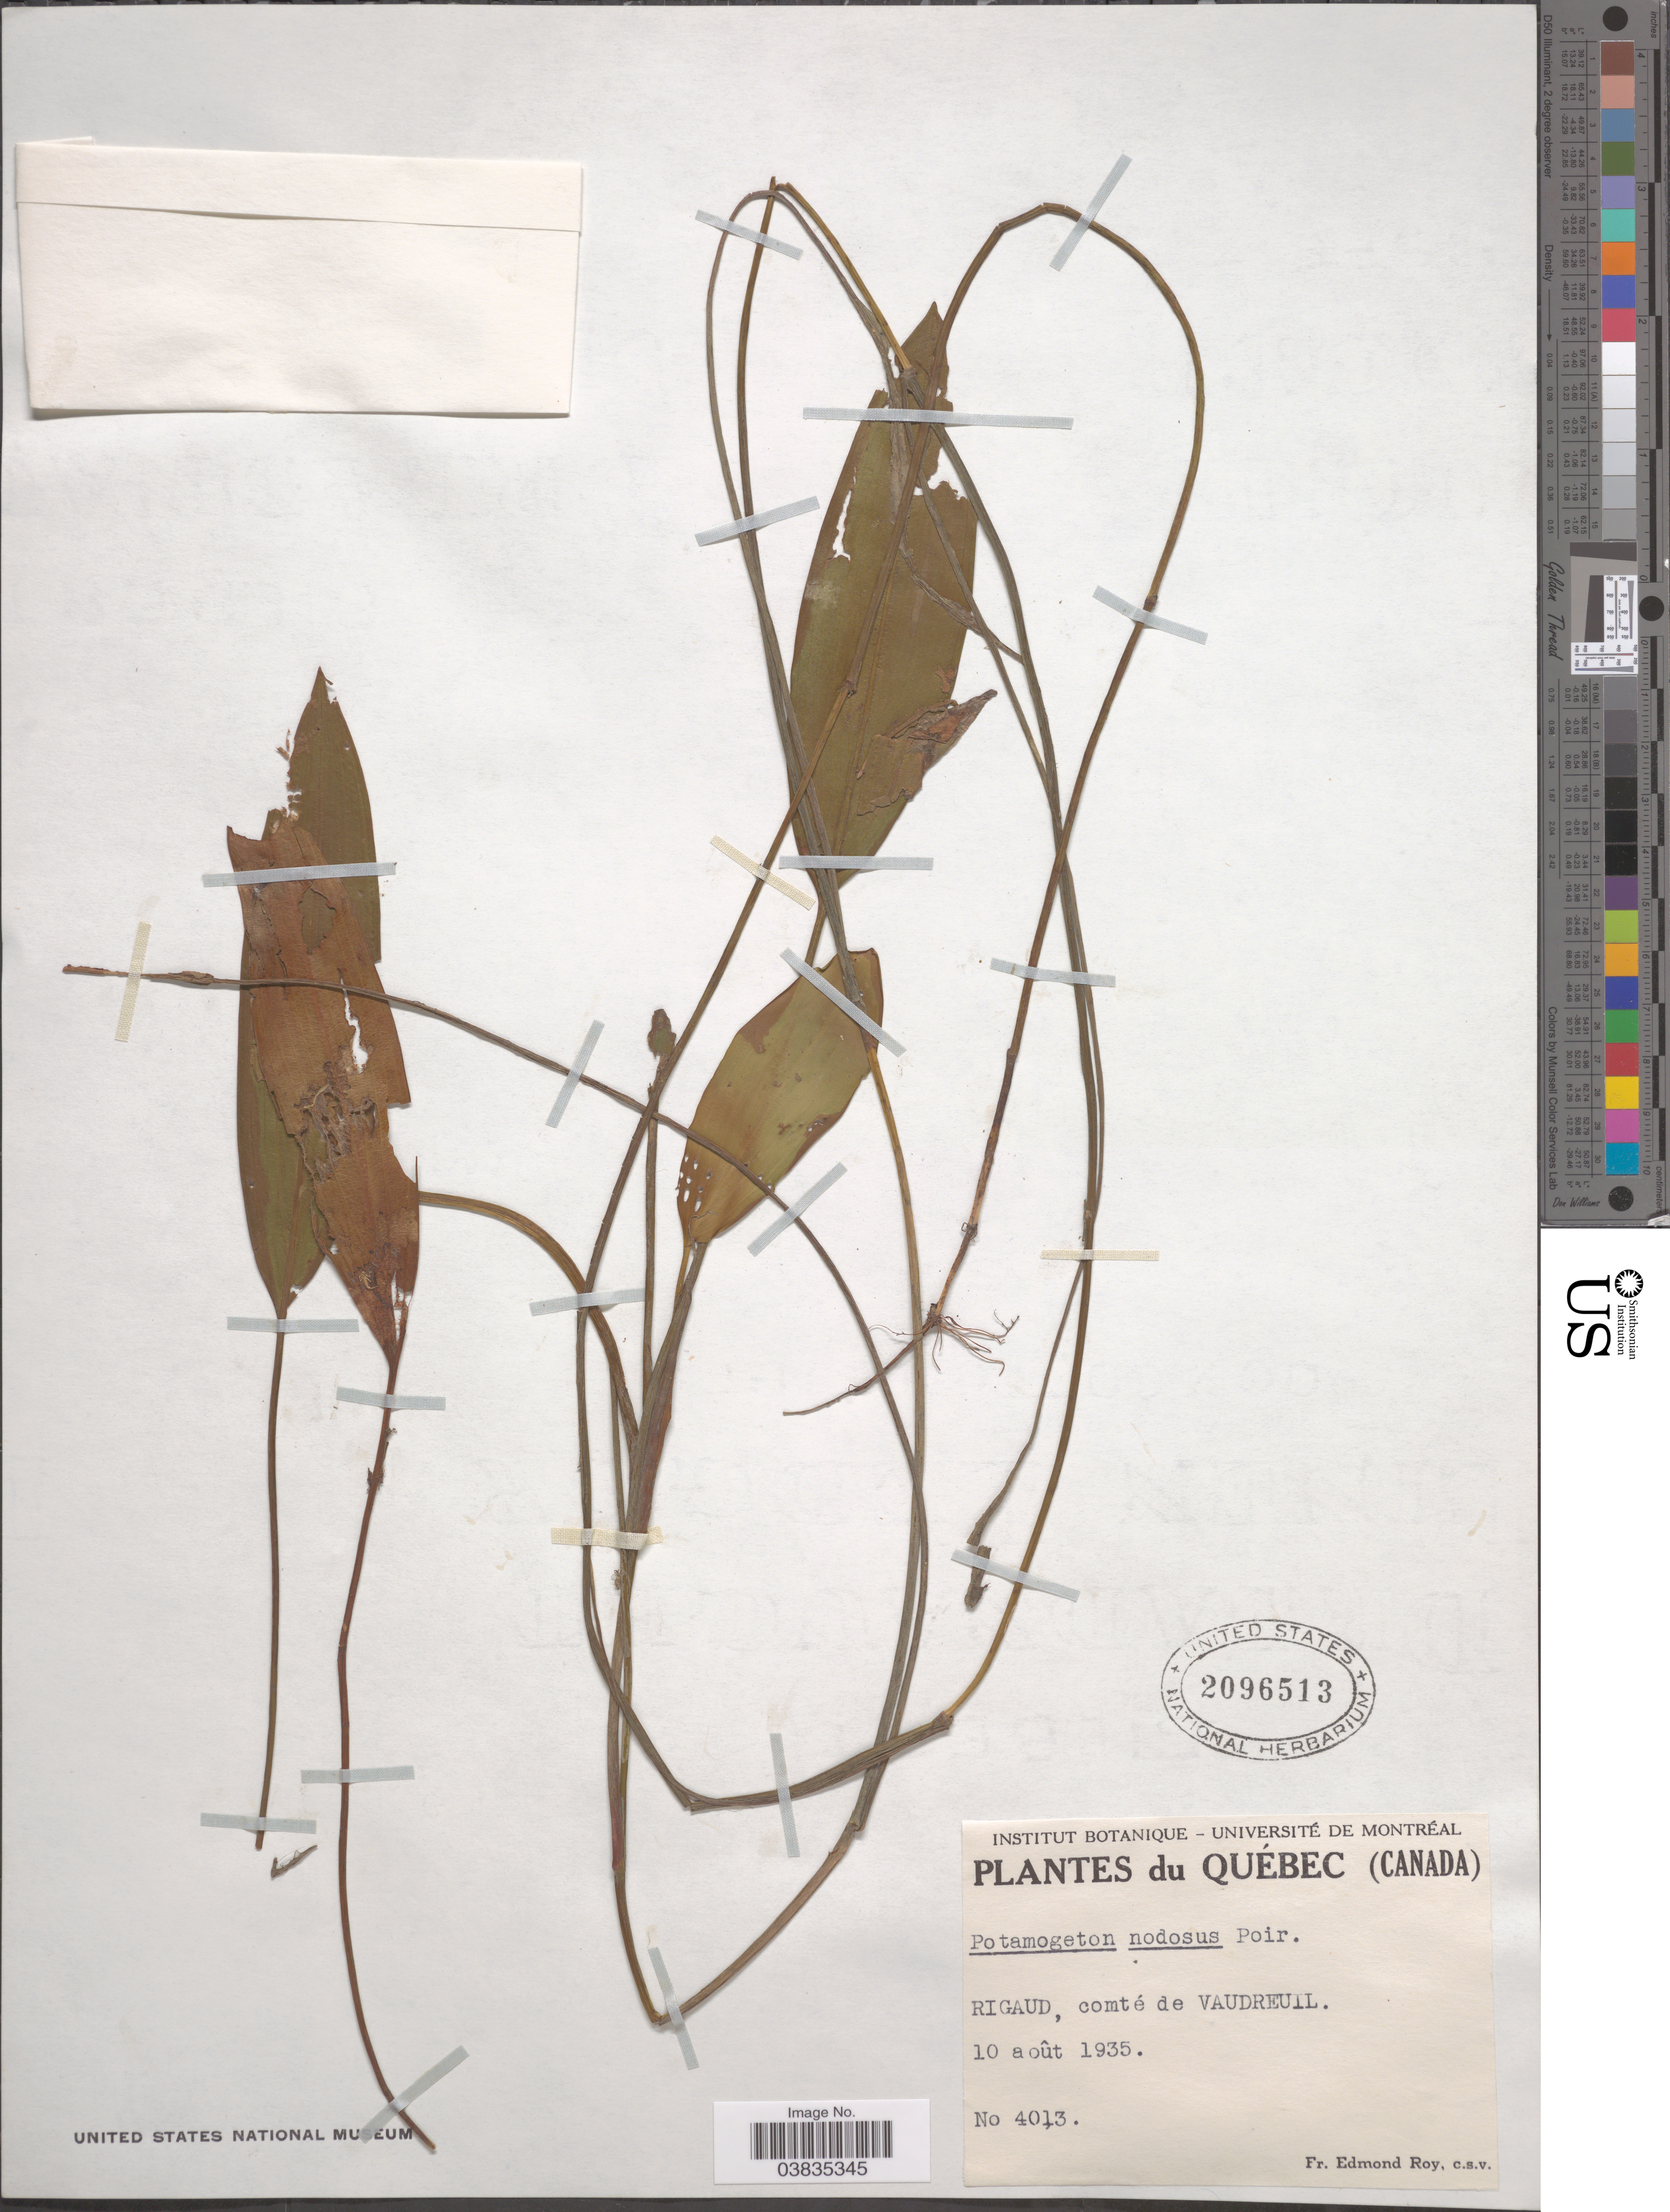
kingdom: Plantae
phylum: Tracheophyta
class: Liliopsida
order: Alismatales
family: Potamogetonaceae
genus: Potamogeton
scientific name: Potamogeton nodosus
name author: Poir.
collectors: E. Roy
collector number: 4013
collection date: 1935-08-10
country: Canada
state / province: Quebec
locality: Rigaud, comté de Vaudreuil.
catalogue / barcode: US 2096513